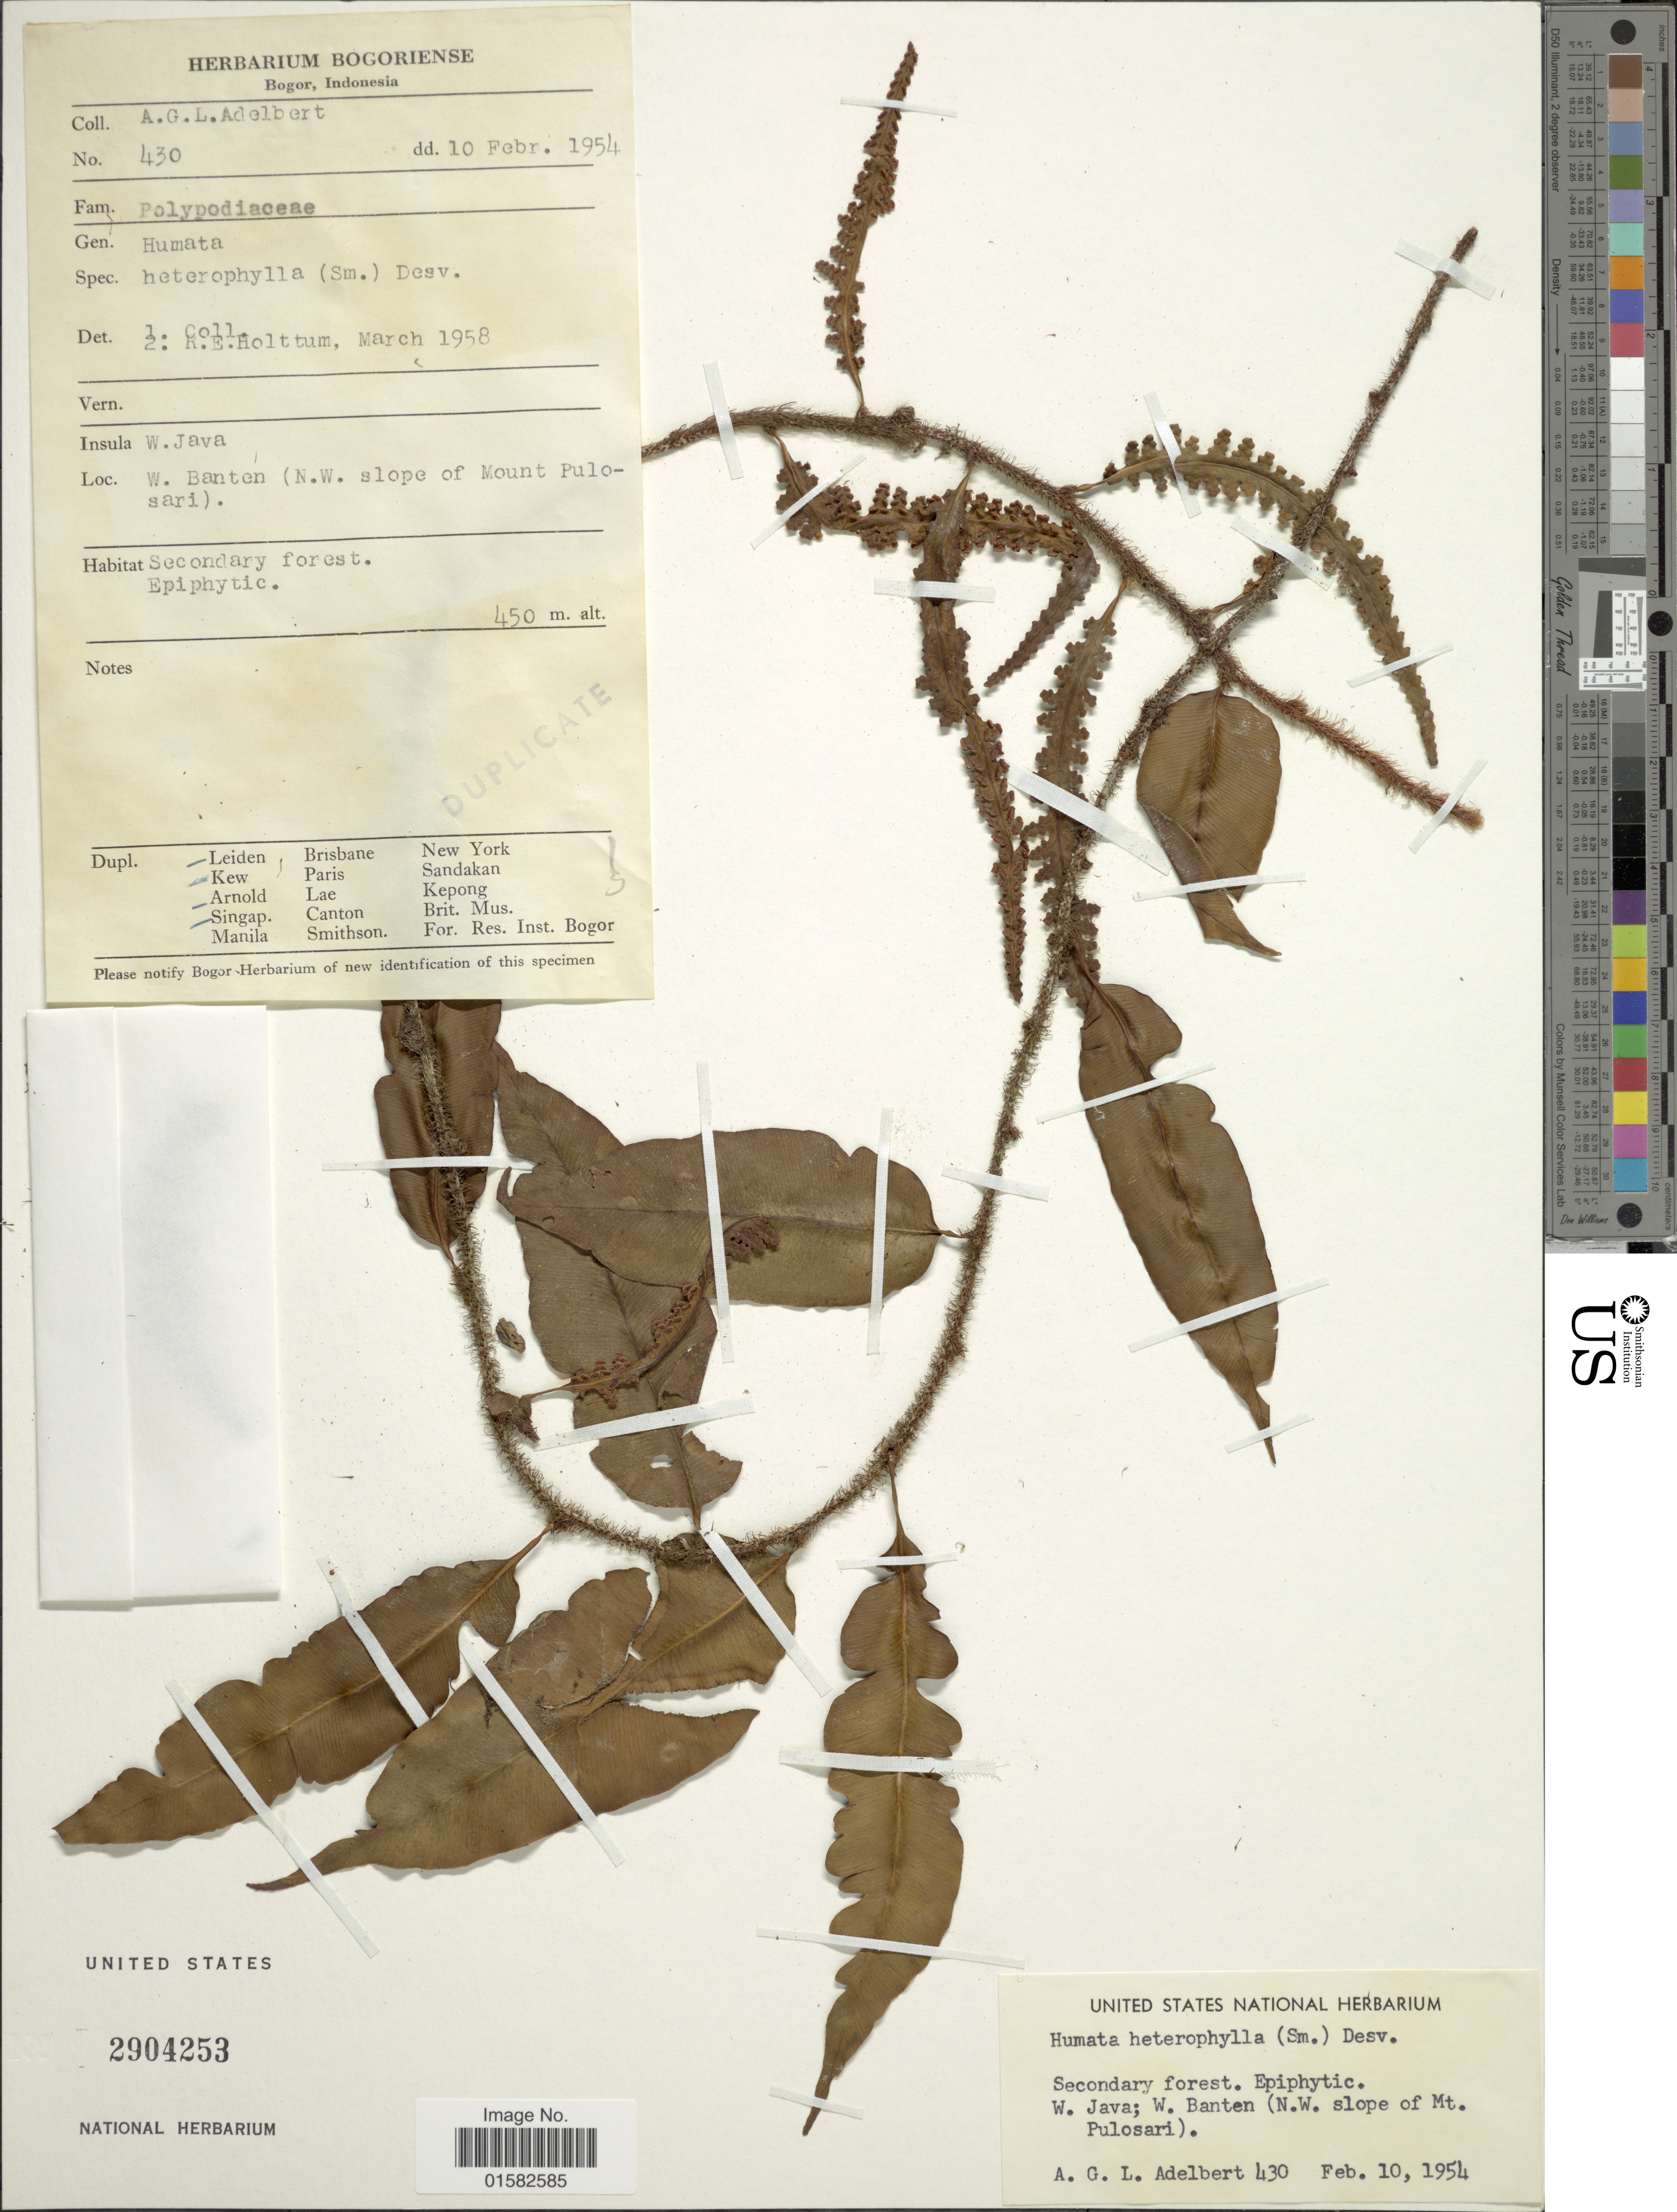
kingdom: Plantae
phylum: Tracheophyta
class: Polypodiopsida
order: Polypodiales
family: Davalliaceae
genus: Humata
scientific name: Humata heterophylla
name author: (Sm.) Desv.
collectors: A. G. L. Adelbert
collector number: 430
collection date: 1954-02-10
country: Indonesia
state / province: Java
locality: W.Java, W.Banten ( N.W.slope of Mt. Pulosari )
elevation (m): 450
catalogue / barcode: US 2904253